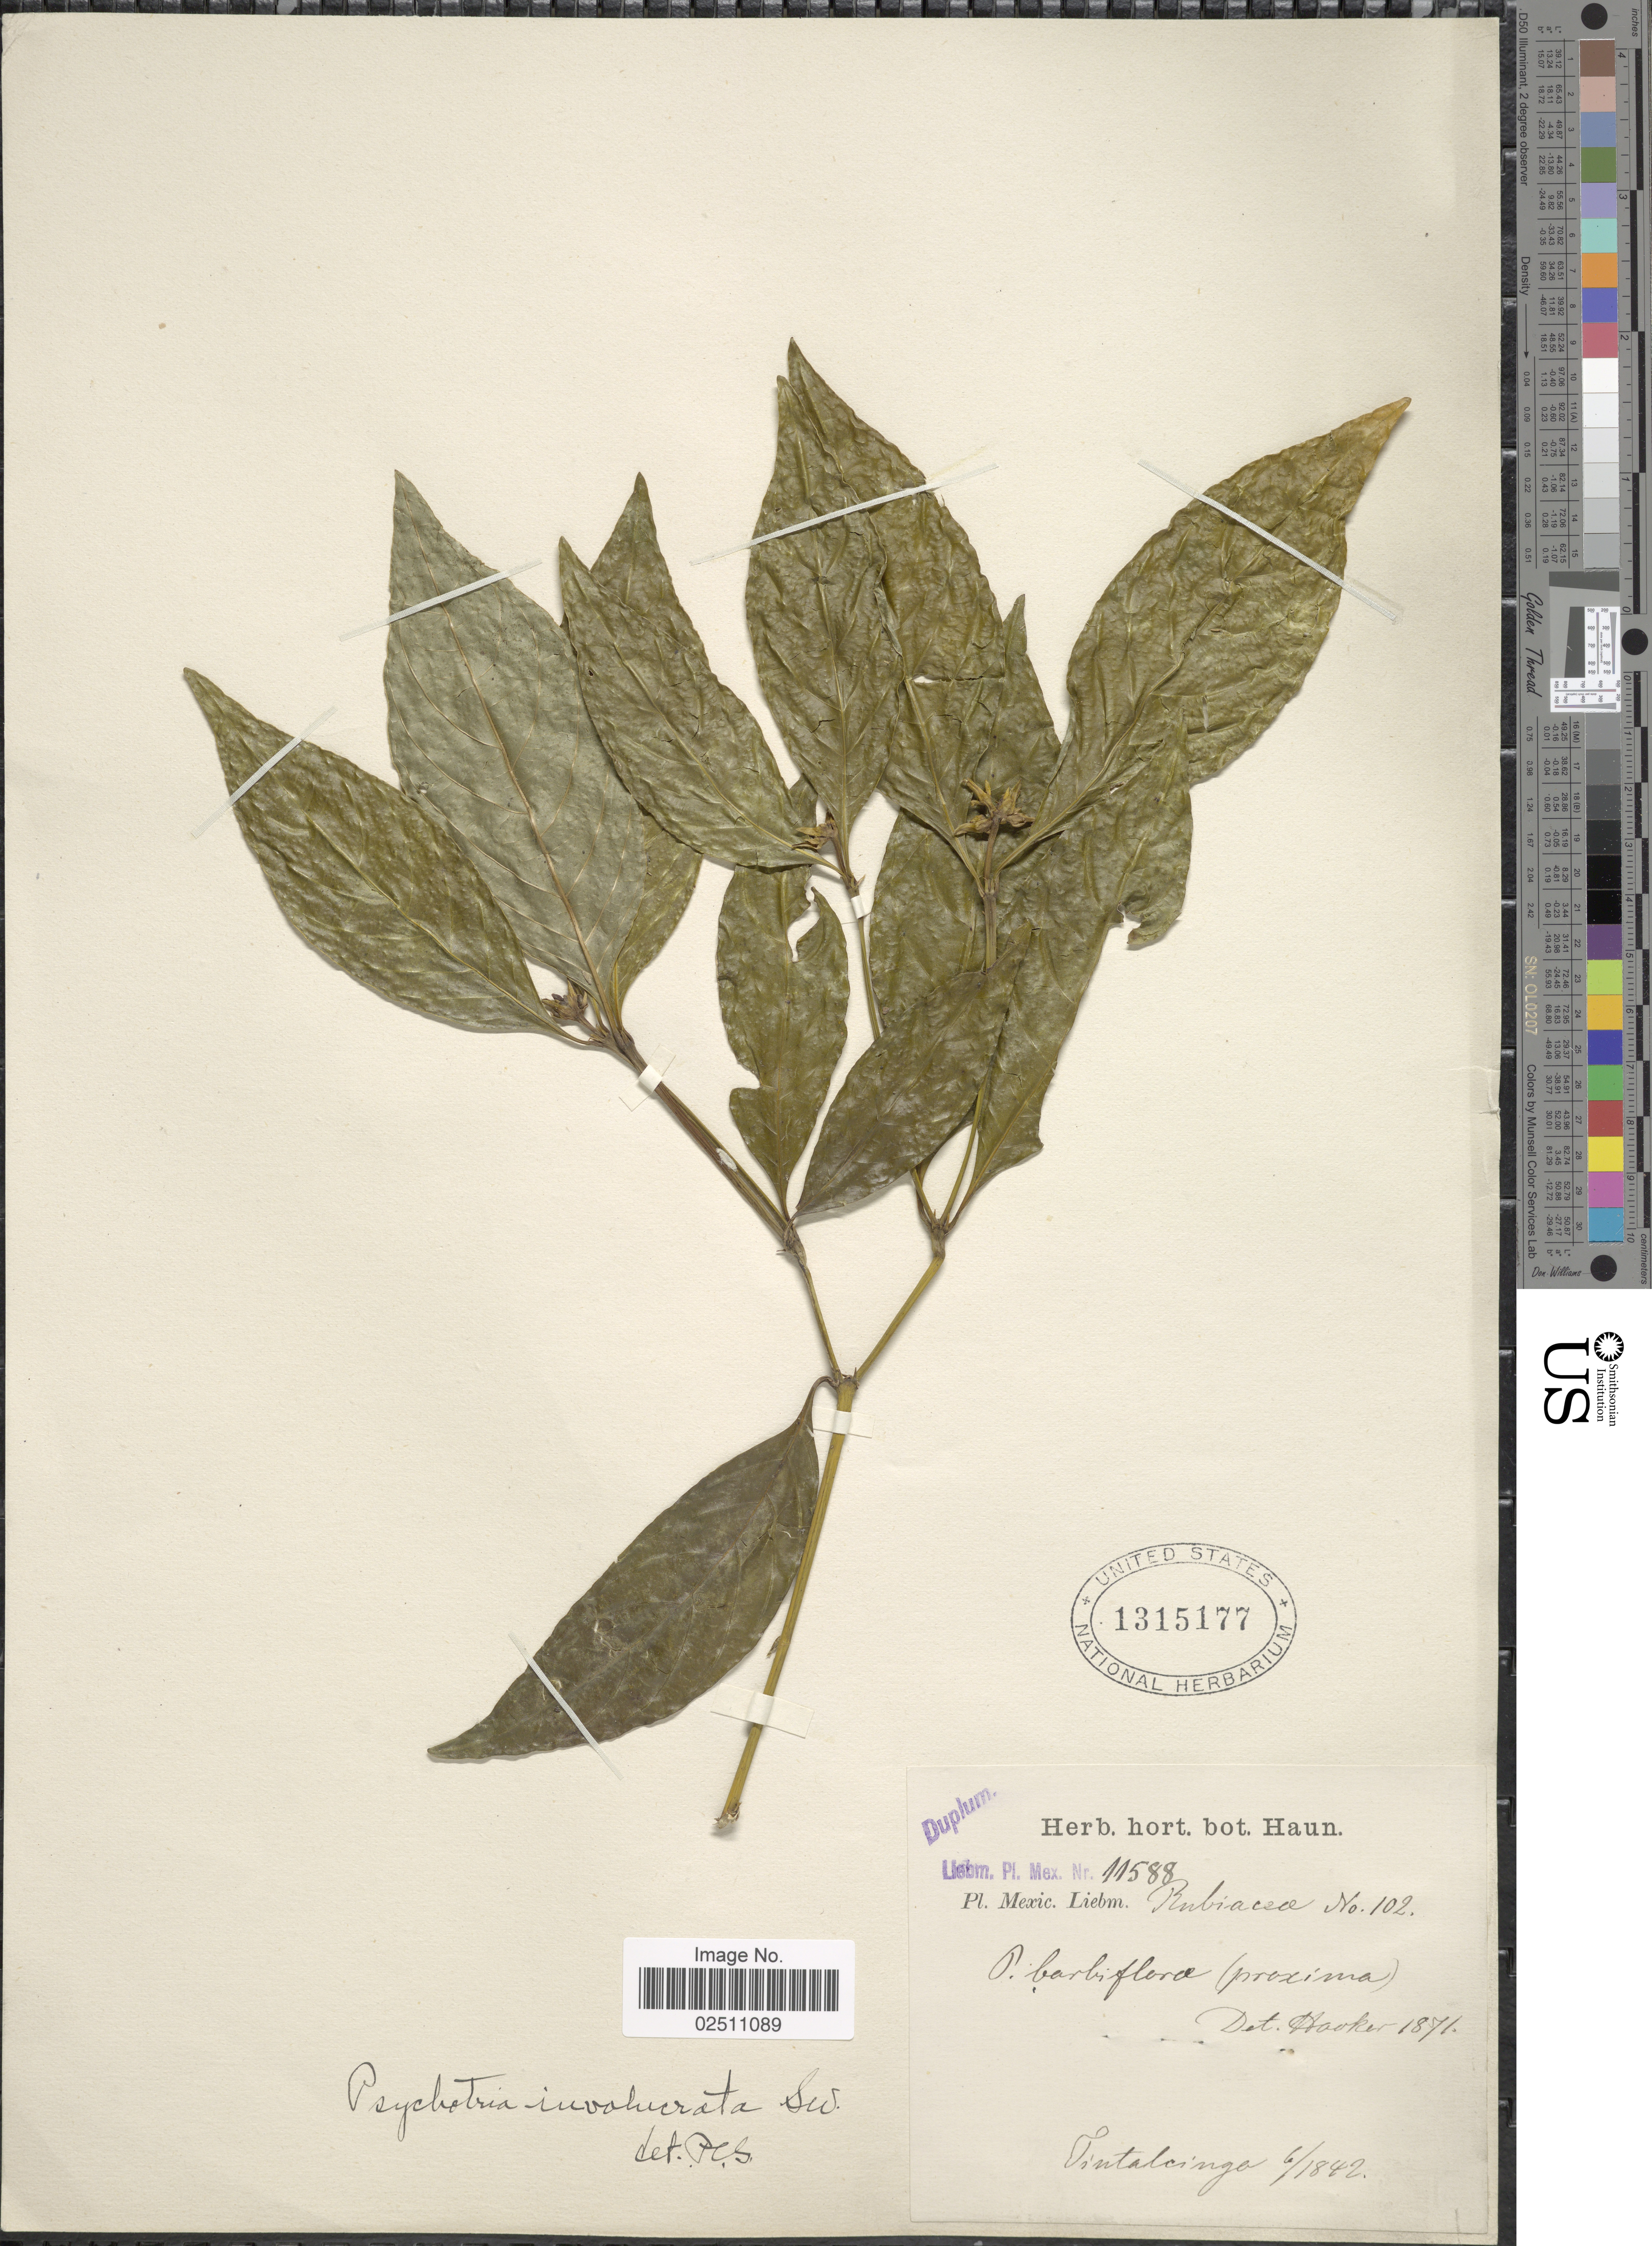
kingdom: Plantae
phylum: Tracheophyta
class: Magnoliopsida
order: Gentianales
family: Rubiaceae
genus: Psychotria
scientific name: Psychotria involucrata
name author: Sw.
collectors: Liebmann, --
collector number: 11588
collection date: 1842-06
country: Mexico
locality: Tintalcinga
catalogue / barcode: US 1315177